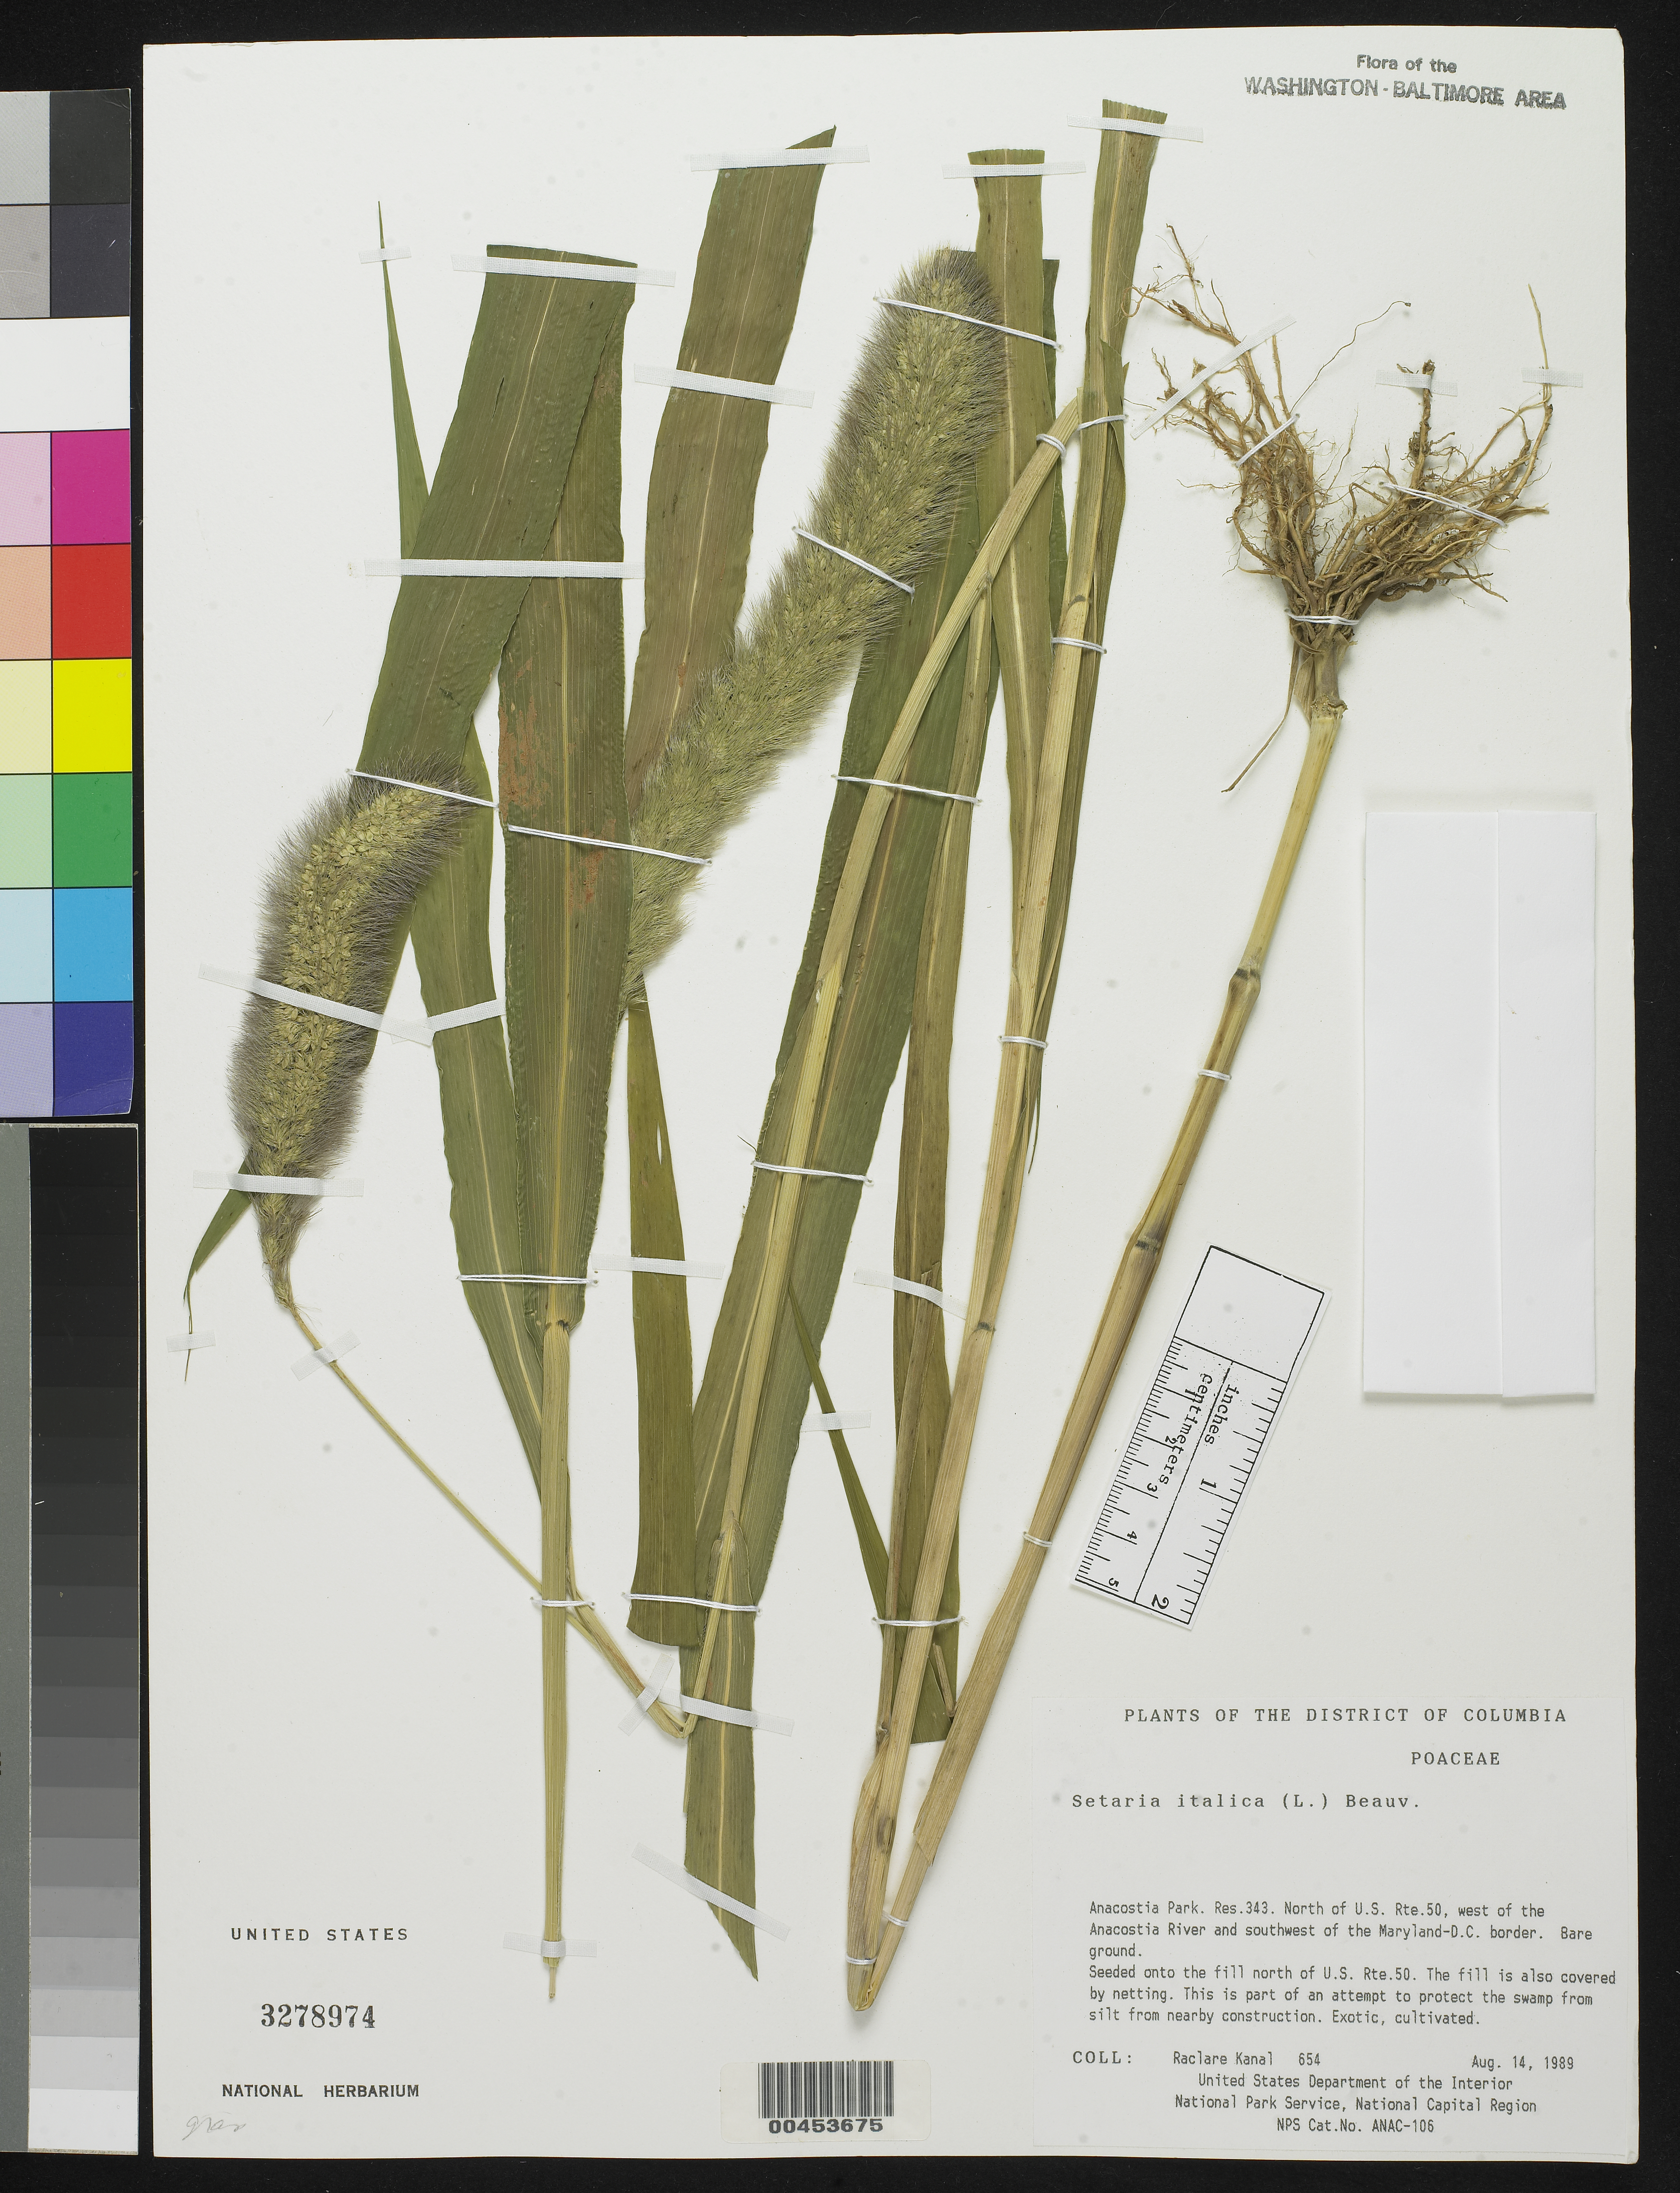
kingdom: Plantae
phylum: Tracheophyta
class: Liliopsida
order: Poales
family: Poaceae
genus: Setaria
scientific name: Setaria italica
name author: (L.) P. Beauv.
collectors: R. Kanal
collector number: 654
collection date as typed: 14 Aug 1988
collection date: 1988-08-14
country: United States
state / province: District of Columbia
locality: Anacostia Park, Res 343, N of US Rte 50, W of Anacostia River and SW of MD-DC border.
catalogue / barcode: US 3278974